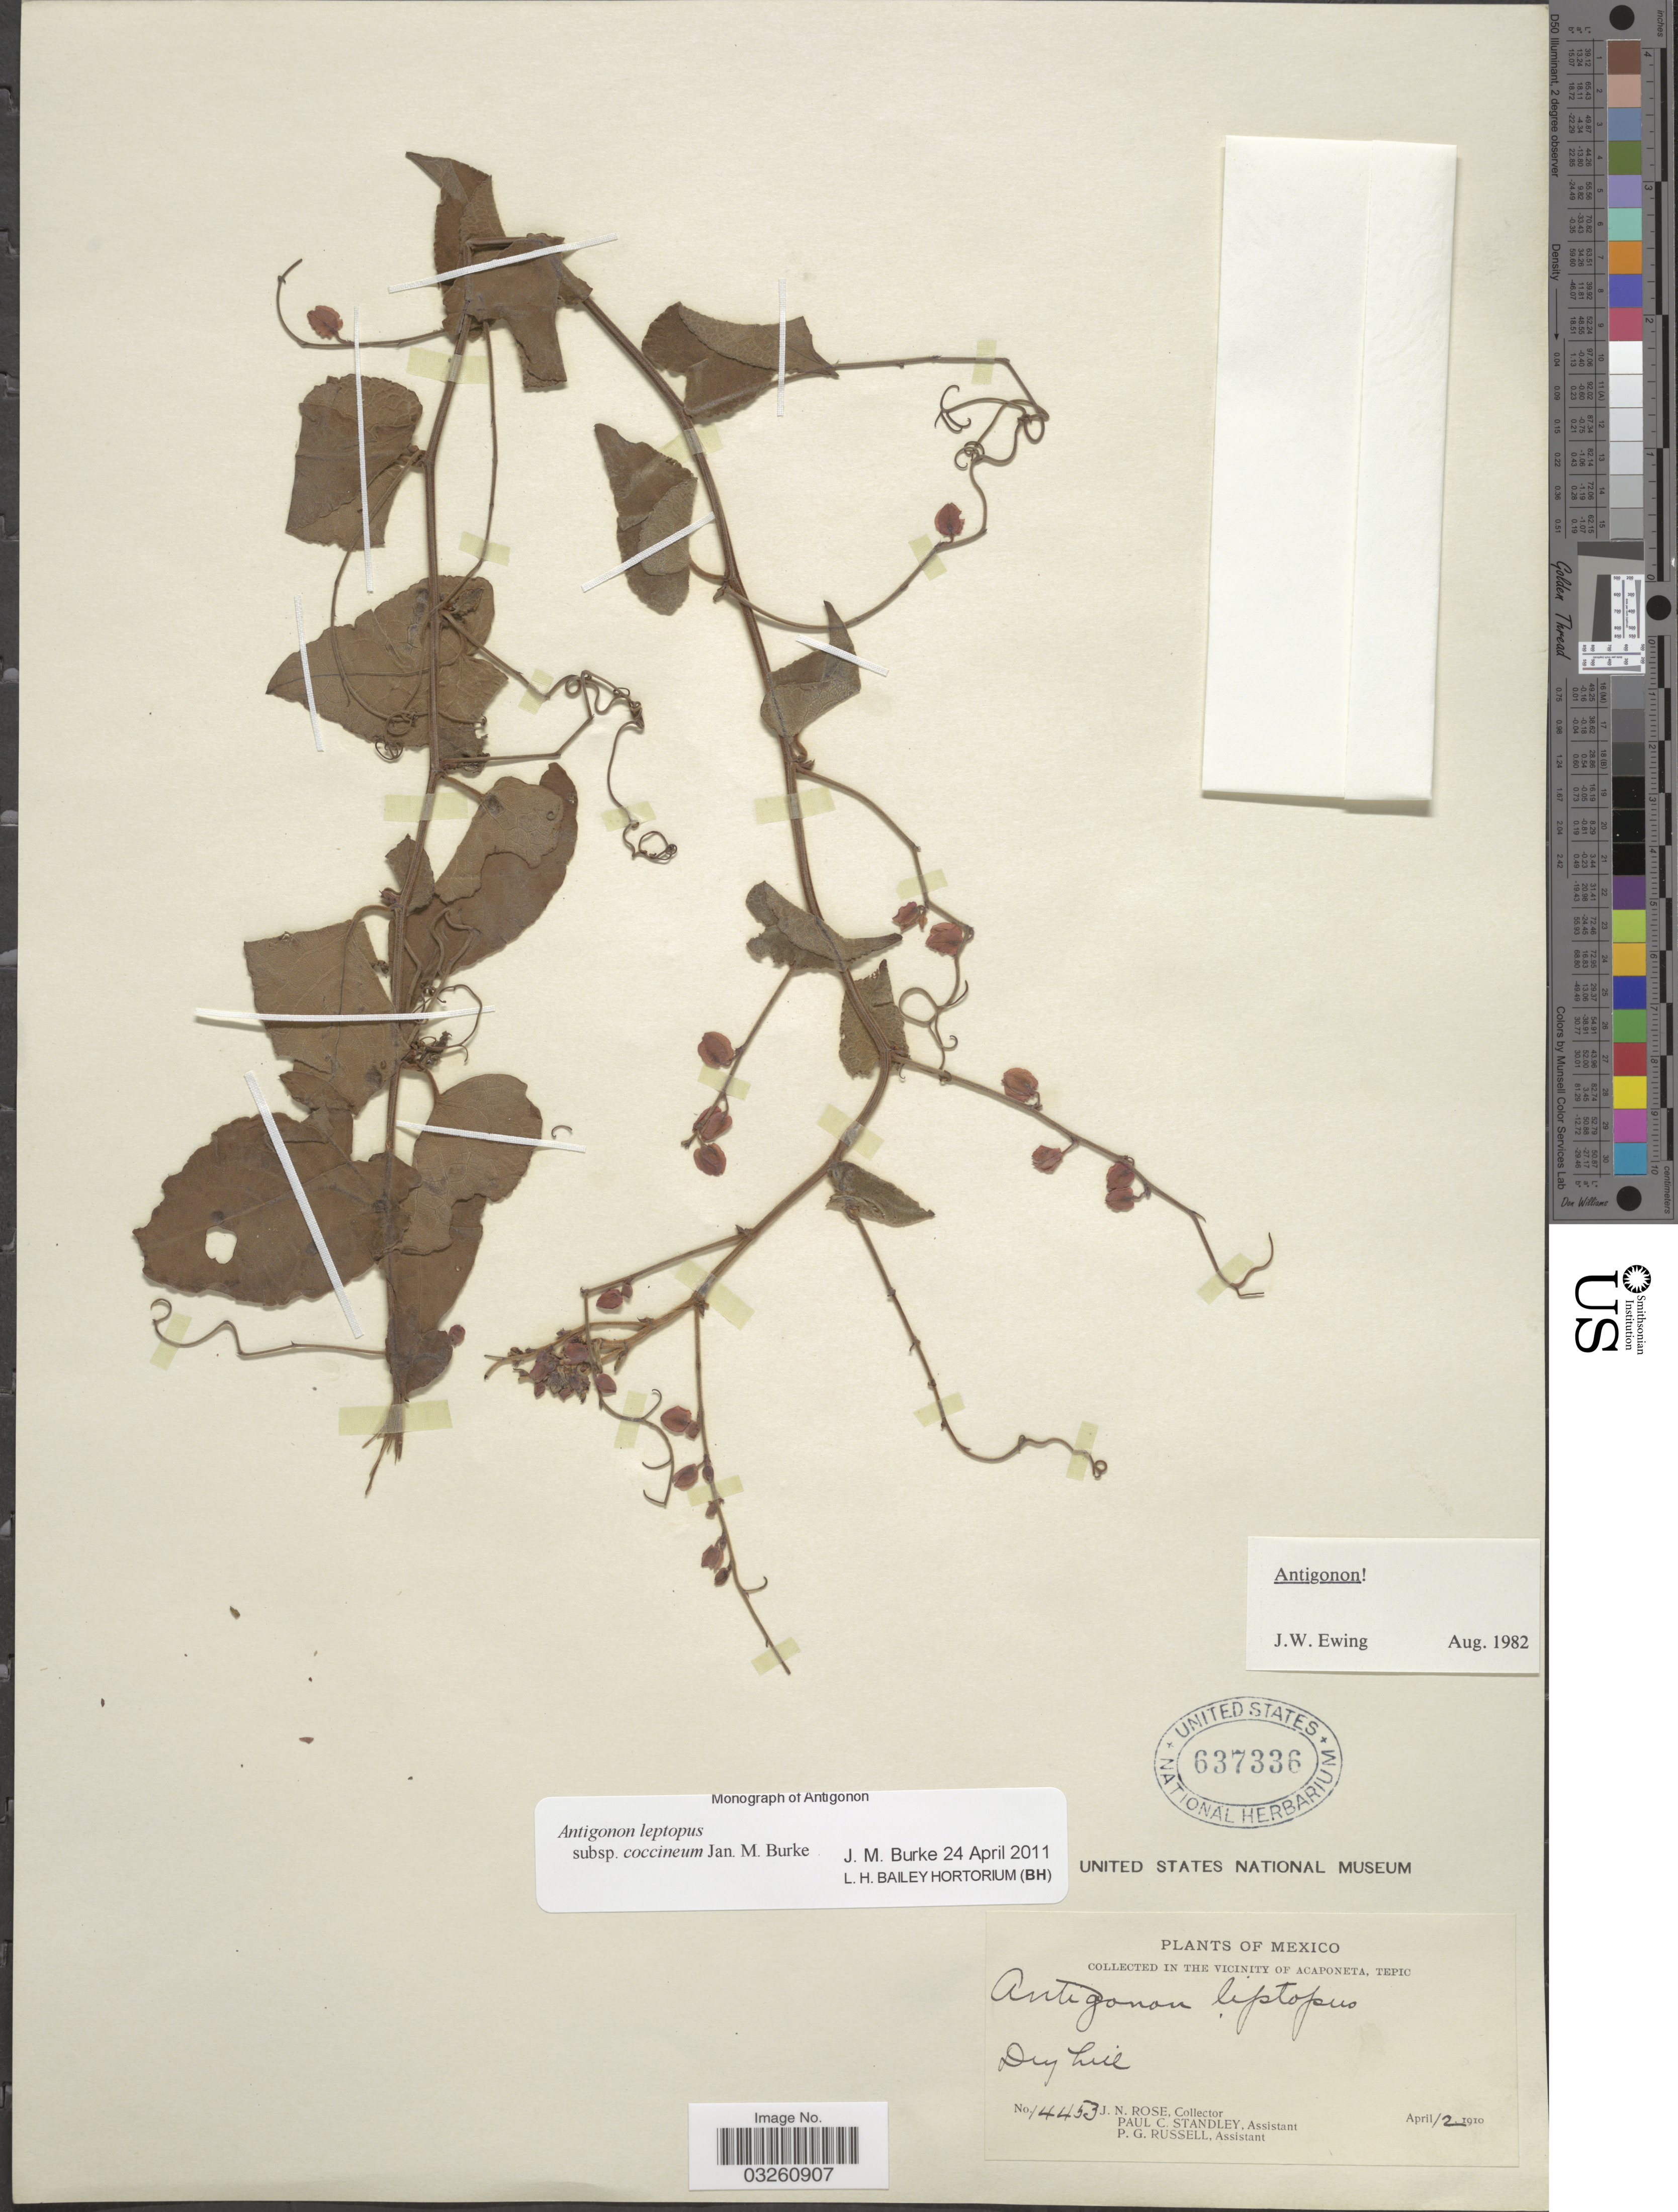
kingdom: Plantae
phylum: Tracheophyta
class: Magnoliopsida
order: Caryophyllales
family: Polygonaceae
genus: Antigonon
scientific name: Antigonon leptopus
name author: Hook. & Arn.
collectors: J. N. Rose, P. C. Standley & P. G. Russell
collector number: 14453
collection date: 1910-04-12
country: Mexico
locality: In the vicinity of Acaponeta, Tepic.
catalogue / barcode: US 637336